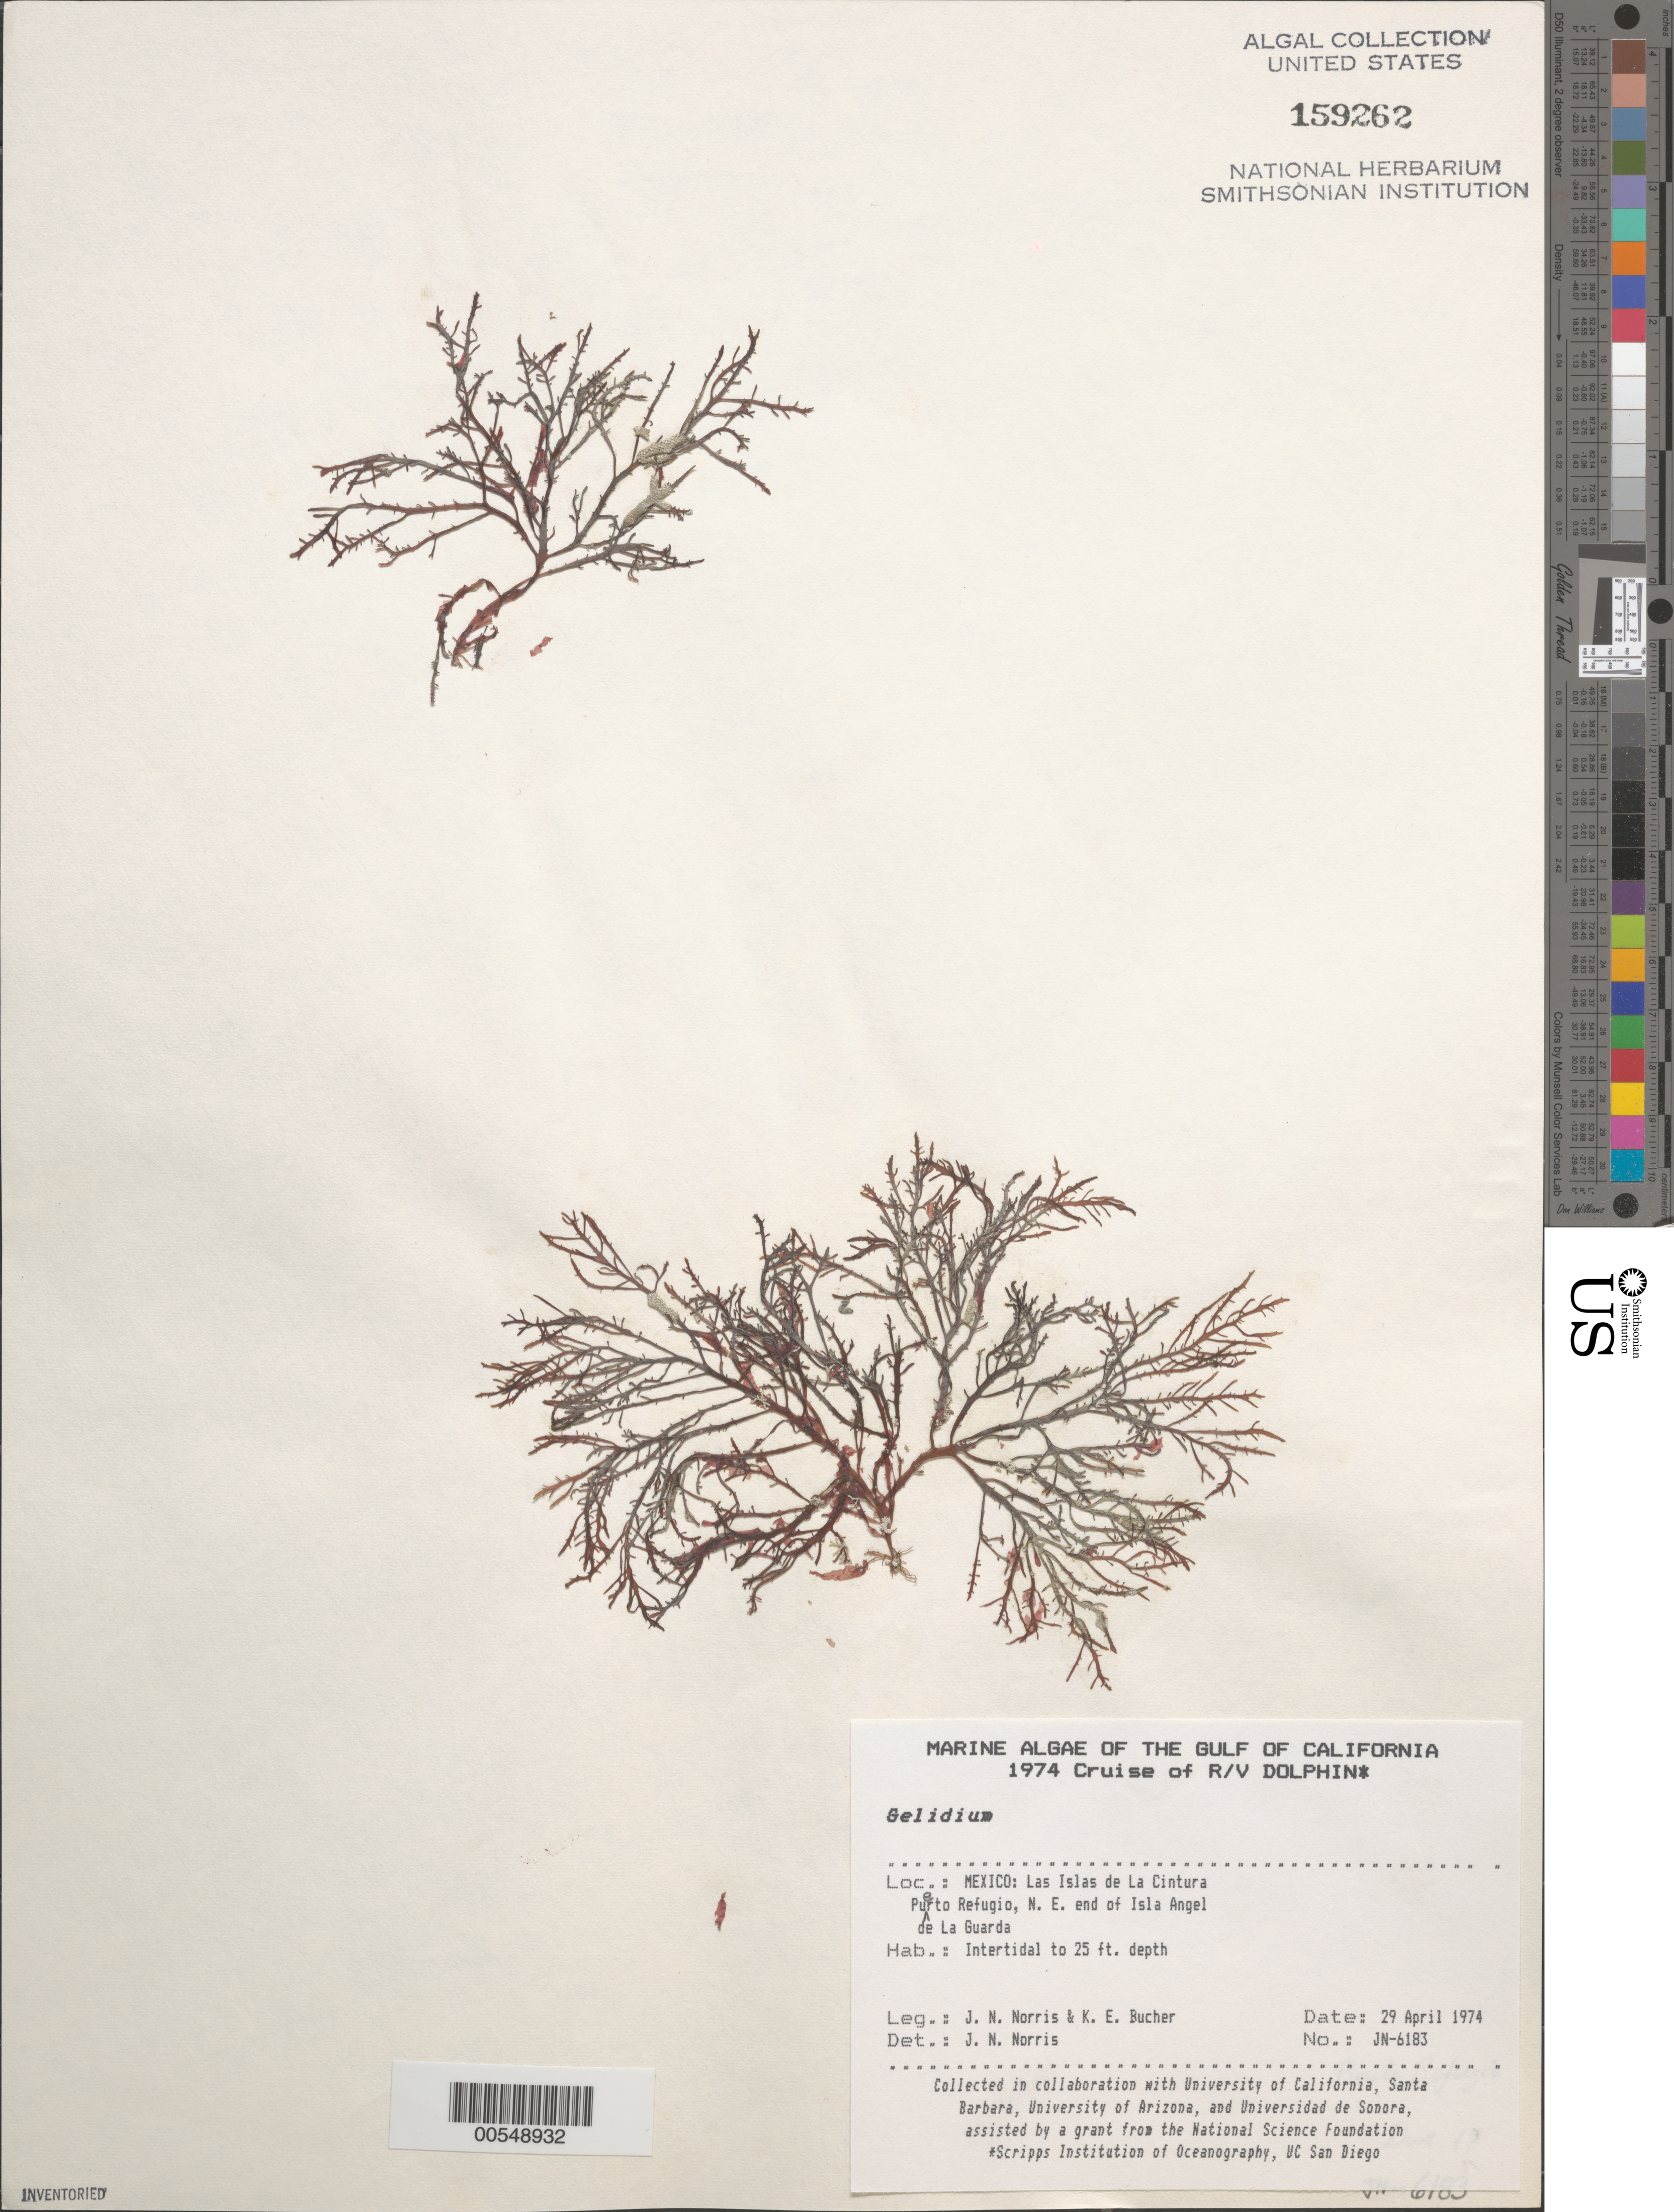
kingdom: Plantae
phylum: Rhodophyta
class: Florideophyceae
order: Gelidiales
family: Gelidiaceae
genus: Gelidium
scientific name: Gelidium sp.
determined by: Norris, James N.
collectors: J. N. Norris & K. E. Bucher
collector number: JN-6183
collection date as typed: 29 Apr 1974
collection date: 1974-04-29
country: Mexico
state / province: Baja California Norte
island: Isla Angel de la Guarda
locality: Puerto Refugio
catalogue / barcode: US 159262